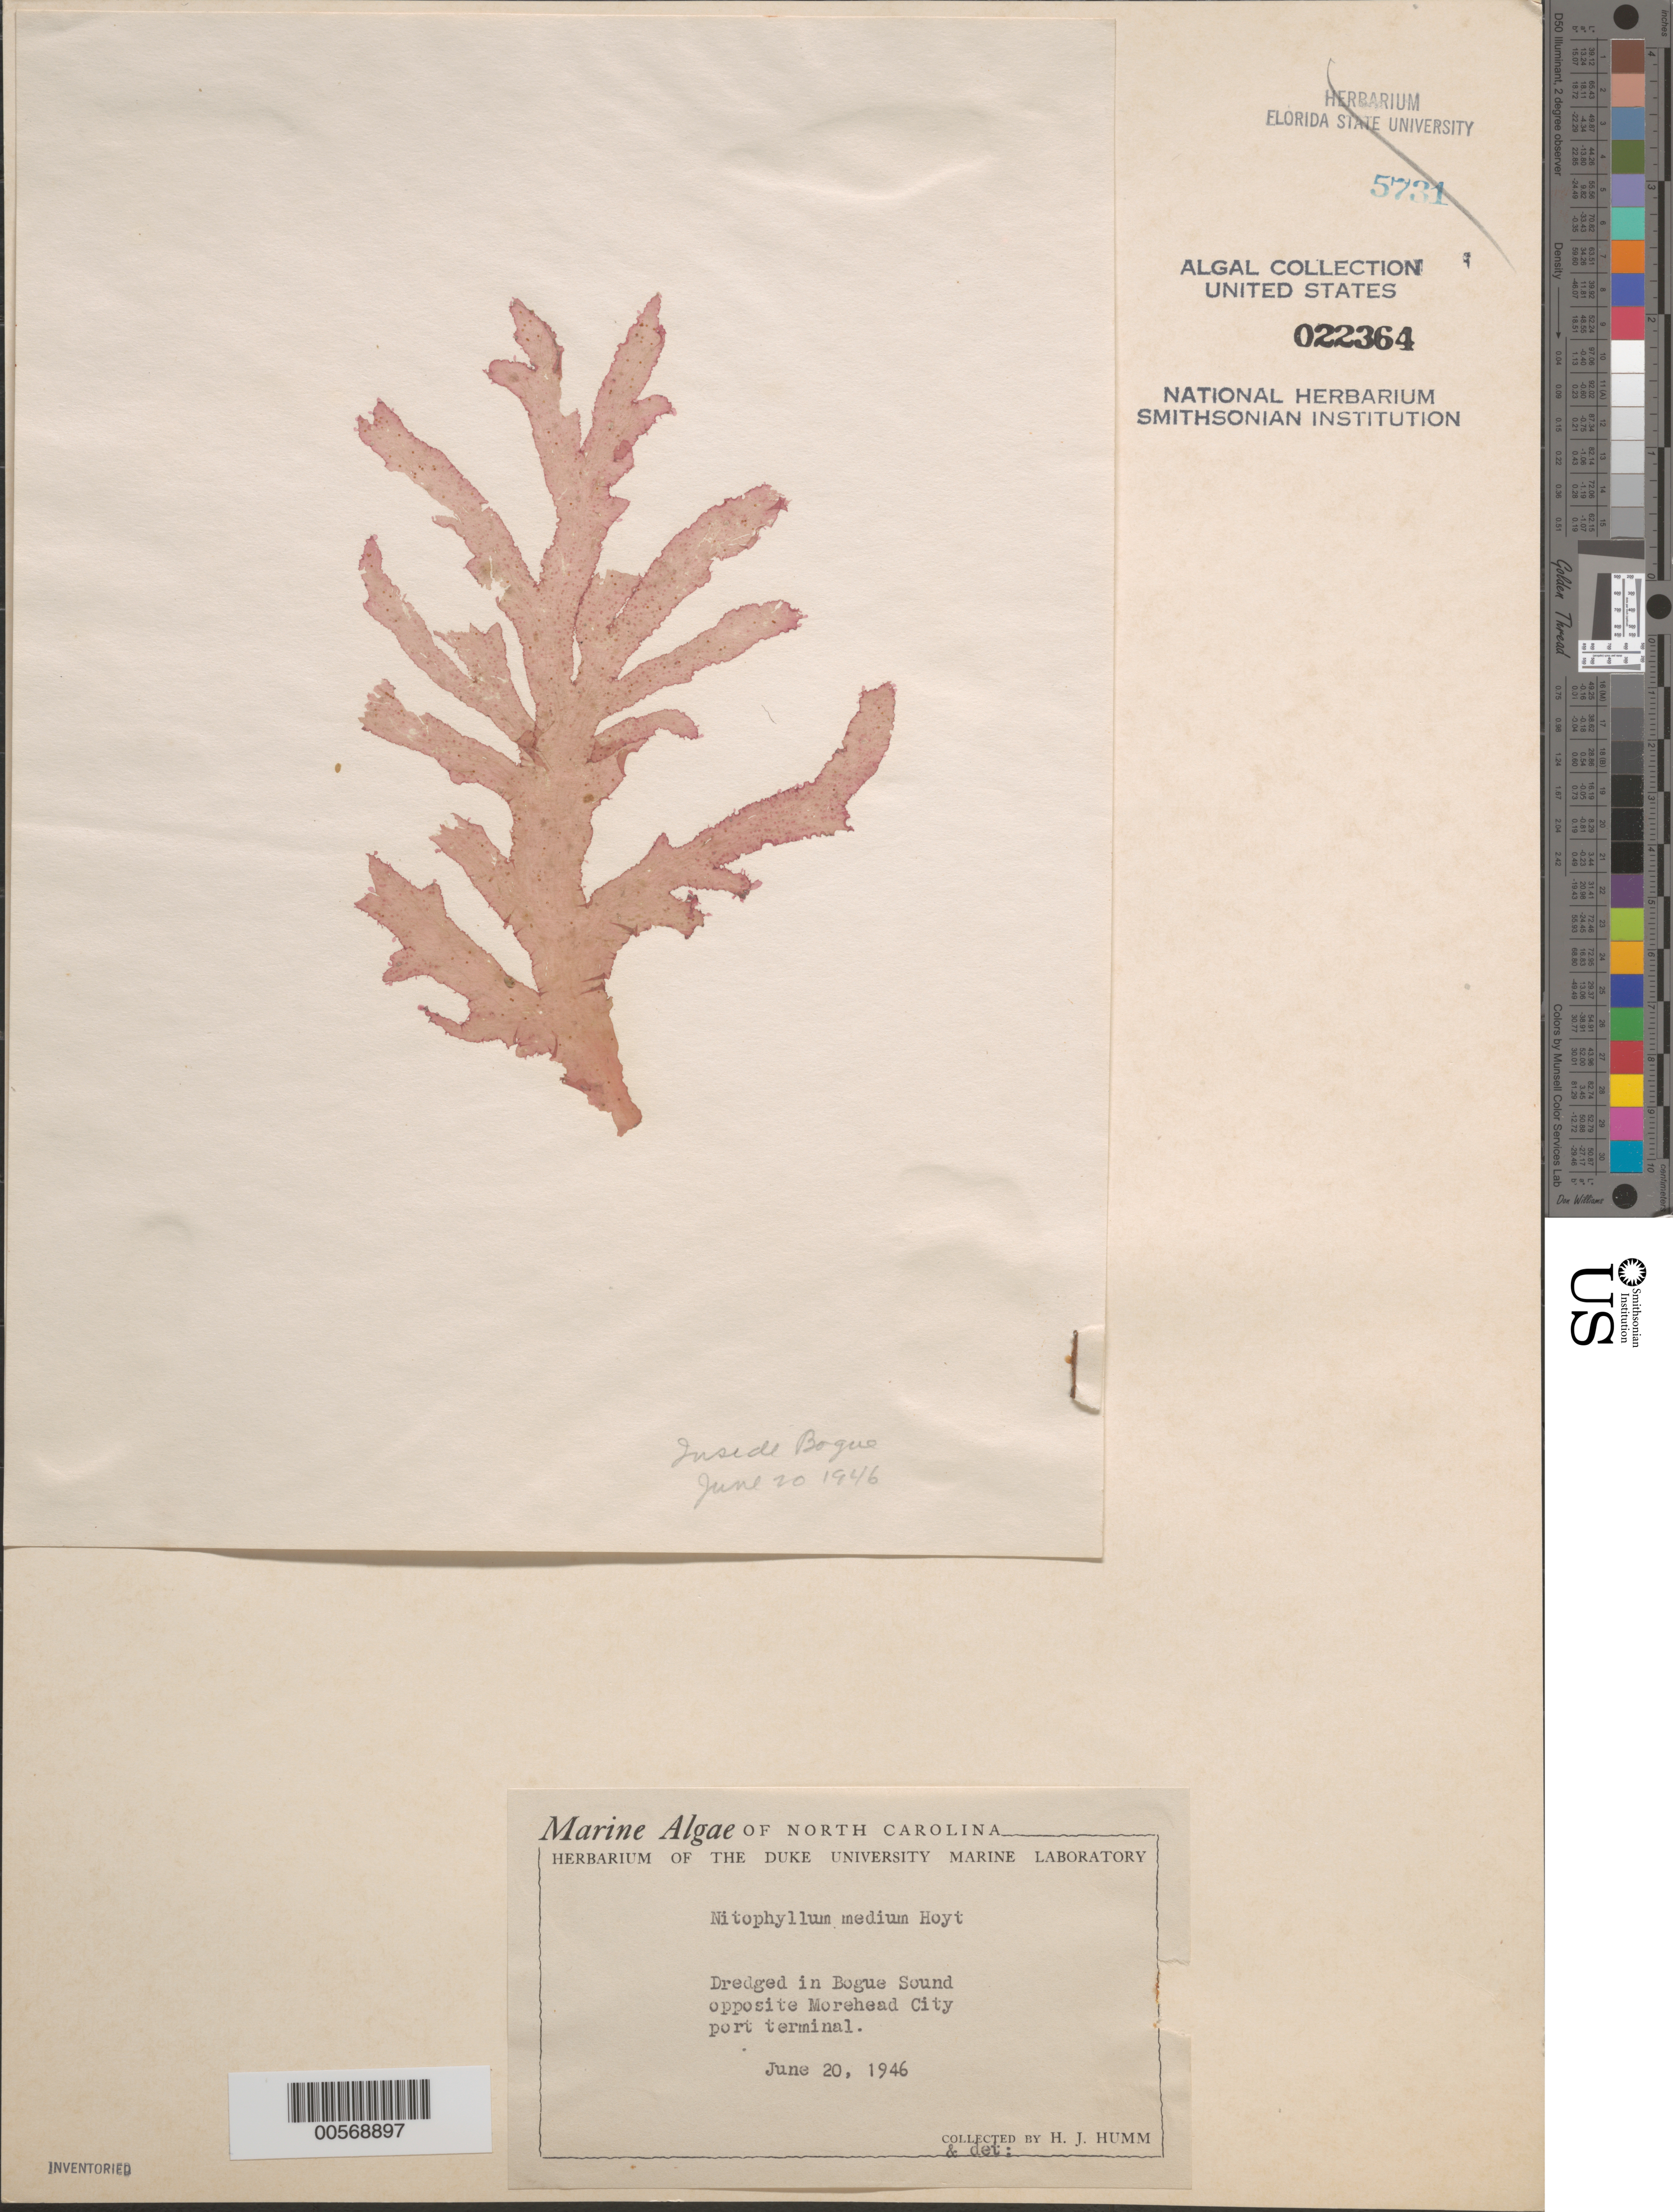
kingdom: Plantae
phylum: Rhodophyta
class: Florideophyceae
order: Ceramiales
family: Delesseriaceae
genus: Radicilingua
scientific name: Radicilingua media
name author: (Hoyt) Wolf et al.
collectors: H. J. Humm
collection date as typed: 20 Jun 1946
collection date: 1946-06-20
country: United States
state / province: North Carolina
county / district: Carteret County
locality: Bogue Sound opposite Morehead City Port Terminal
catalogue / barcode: US 22364